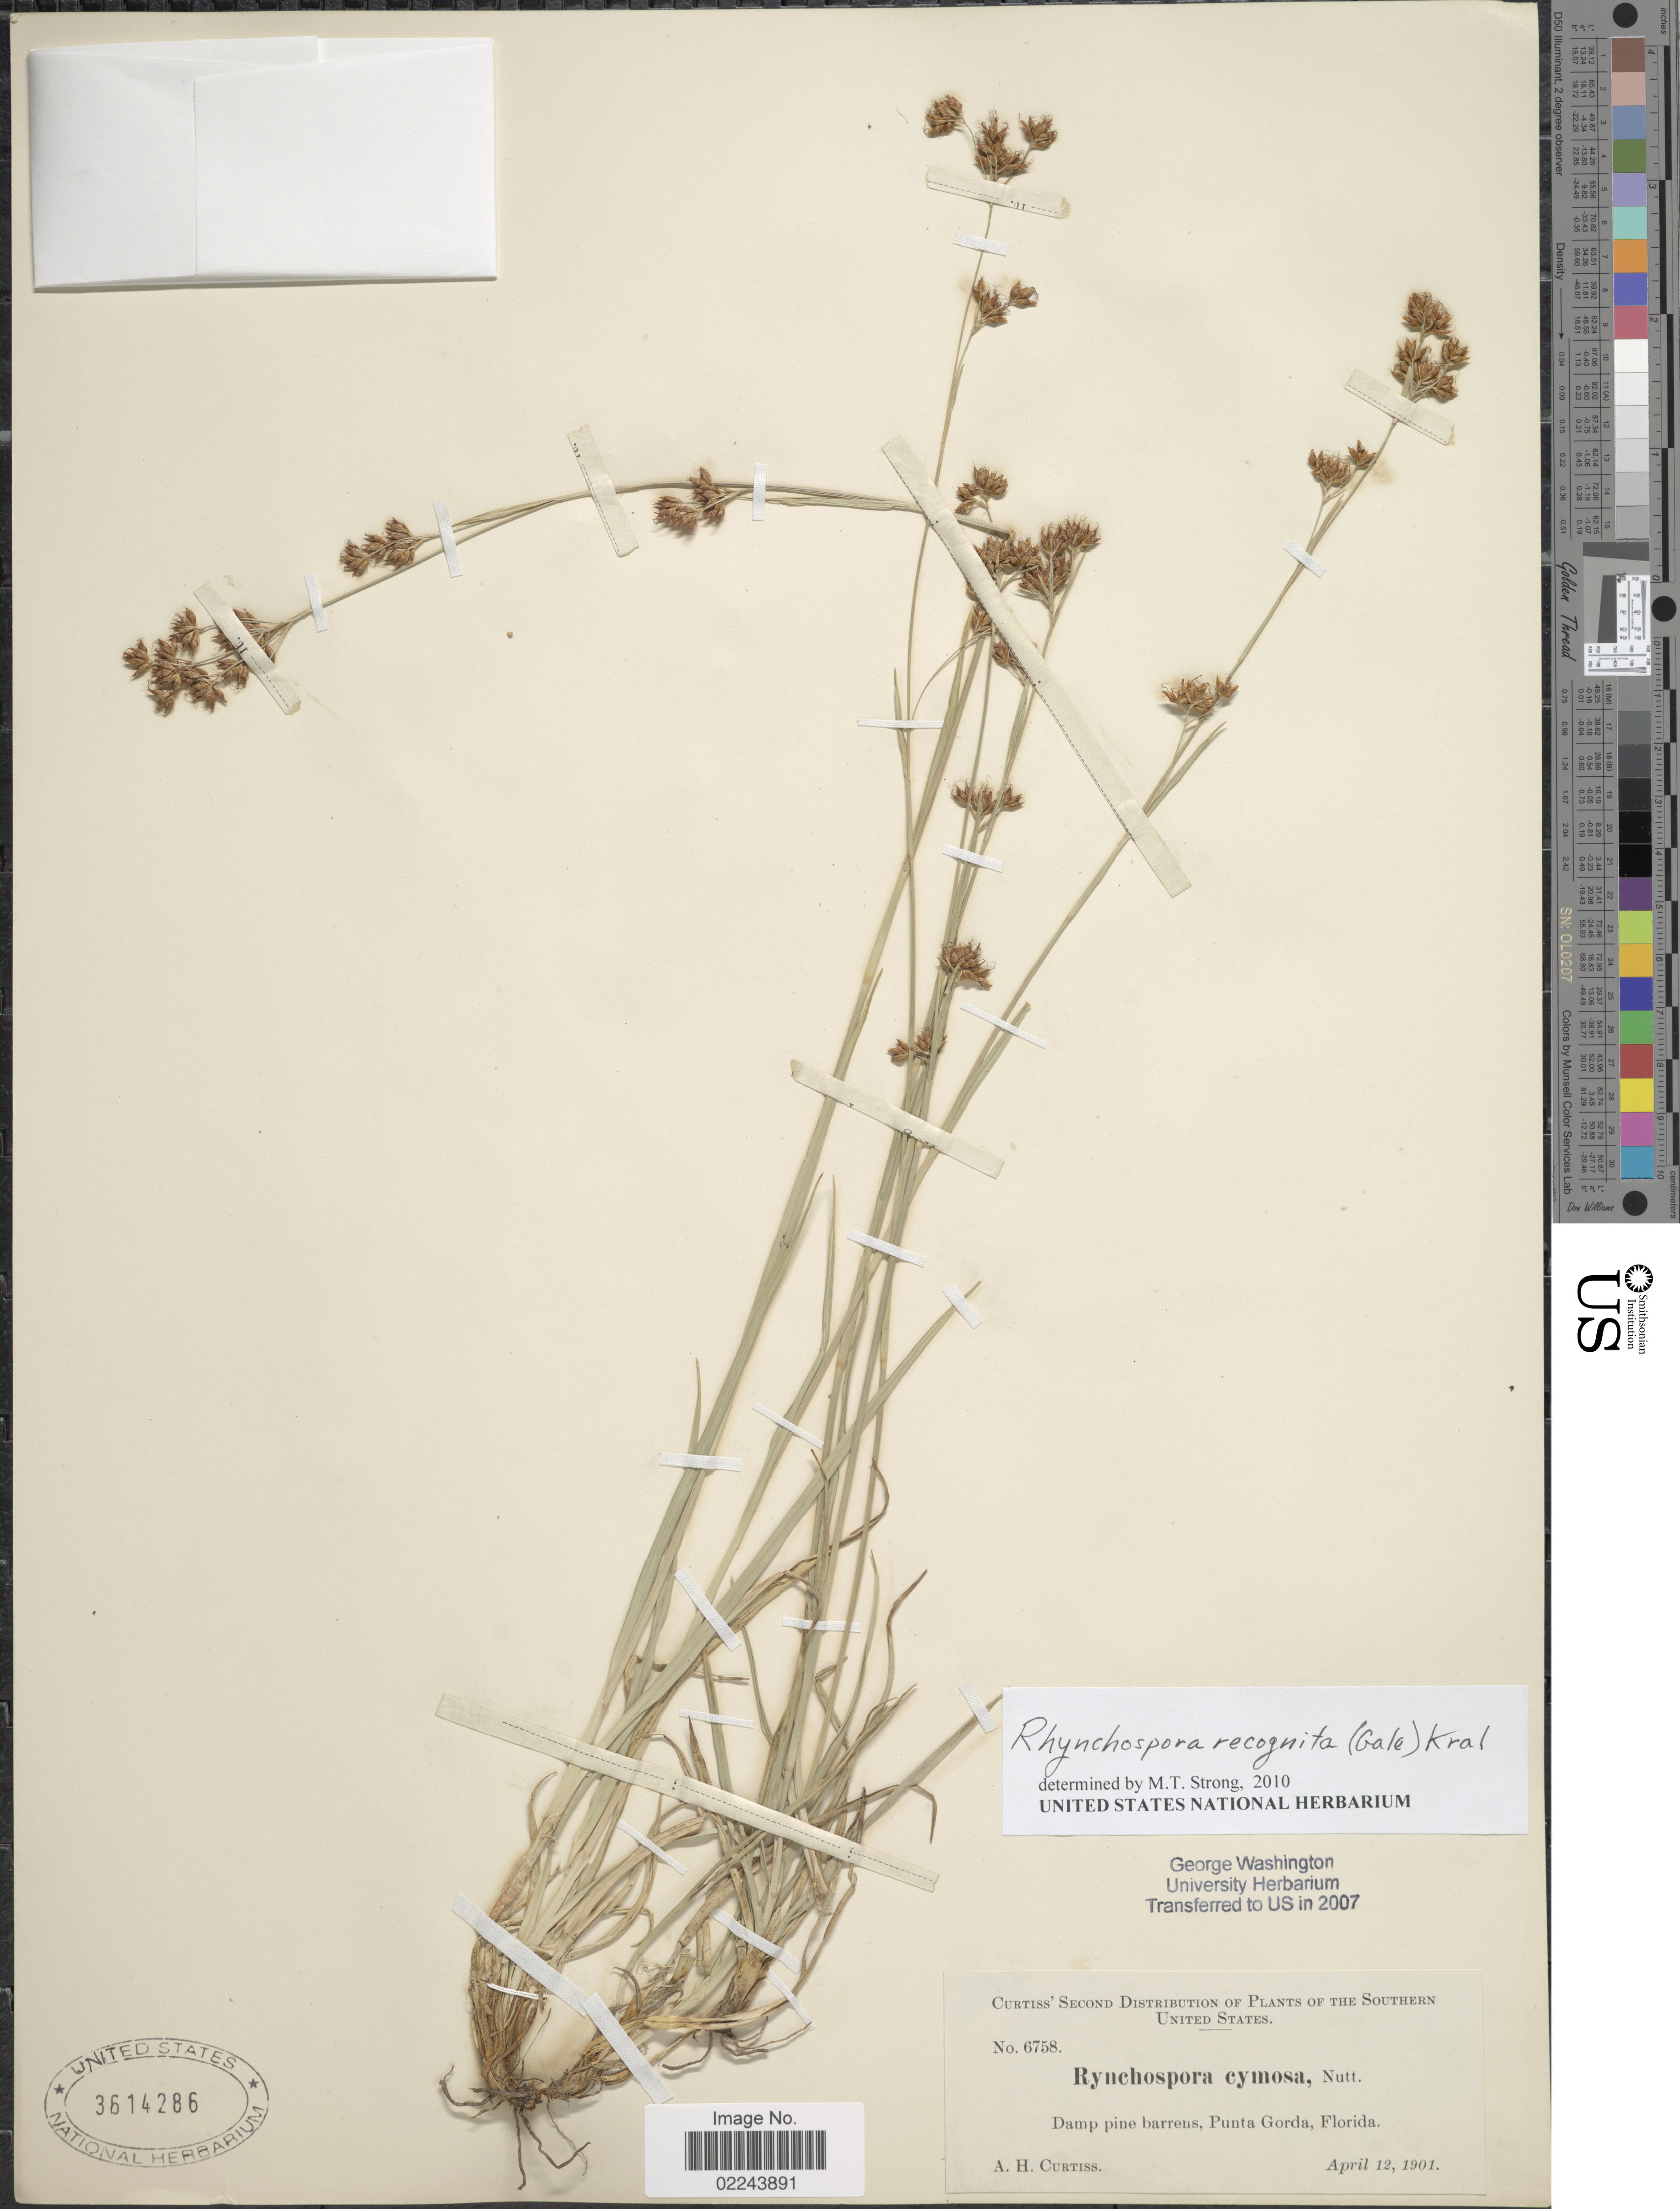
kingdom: Plantae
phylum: Tracheophyta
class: Liliopsida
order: Poales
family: Cyperaceae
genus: Rhynchospora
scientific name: Rhynchospora recognita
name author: (Gale) Kral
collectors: A. H. Curtiss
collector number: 6758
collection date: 1901-04-12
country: United States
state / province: Florida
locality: Southern United States, Punta Gorda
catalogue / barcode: US 3614286